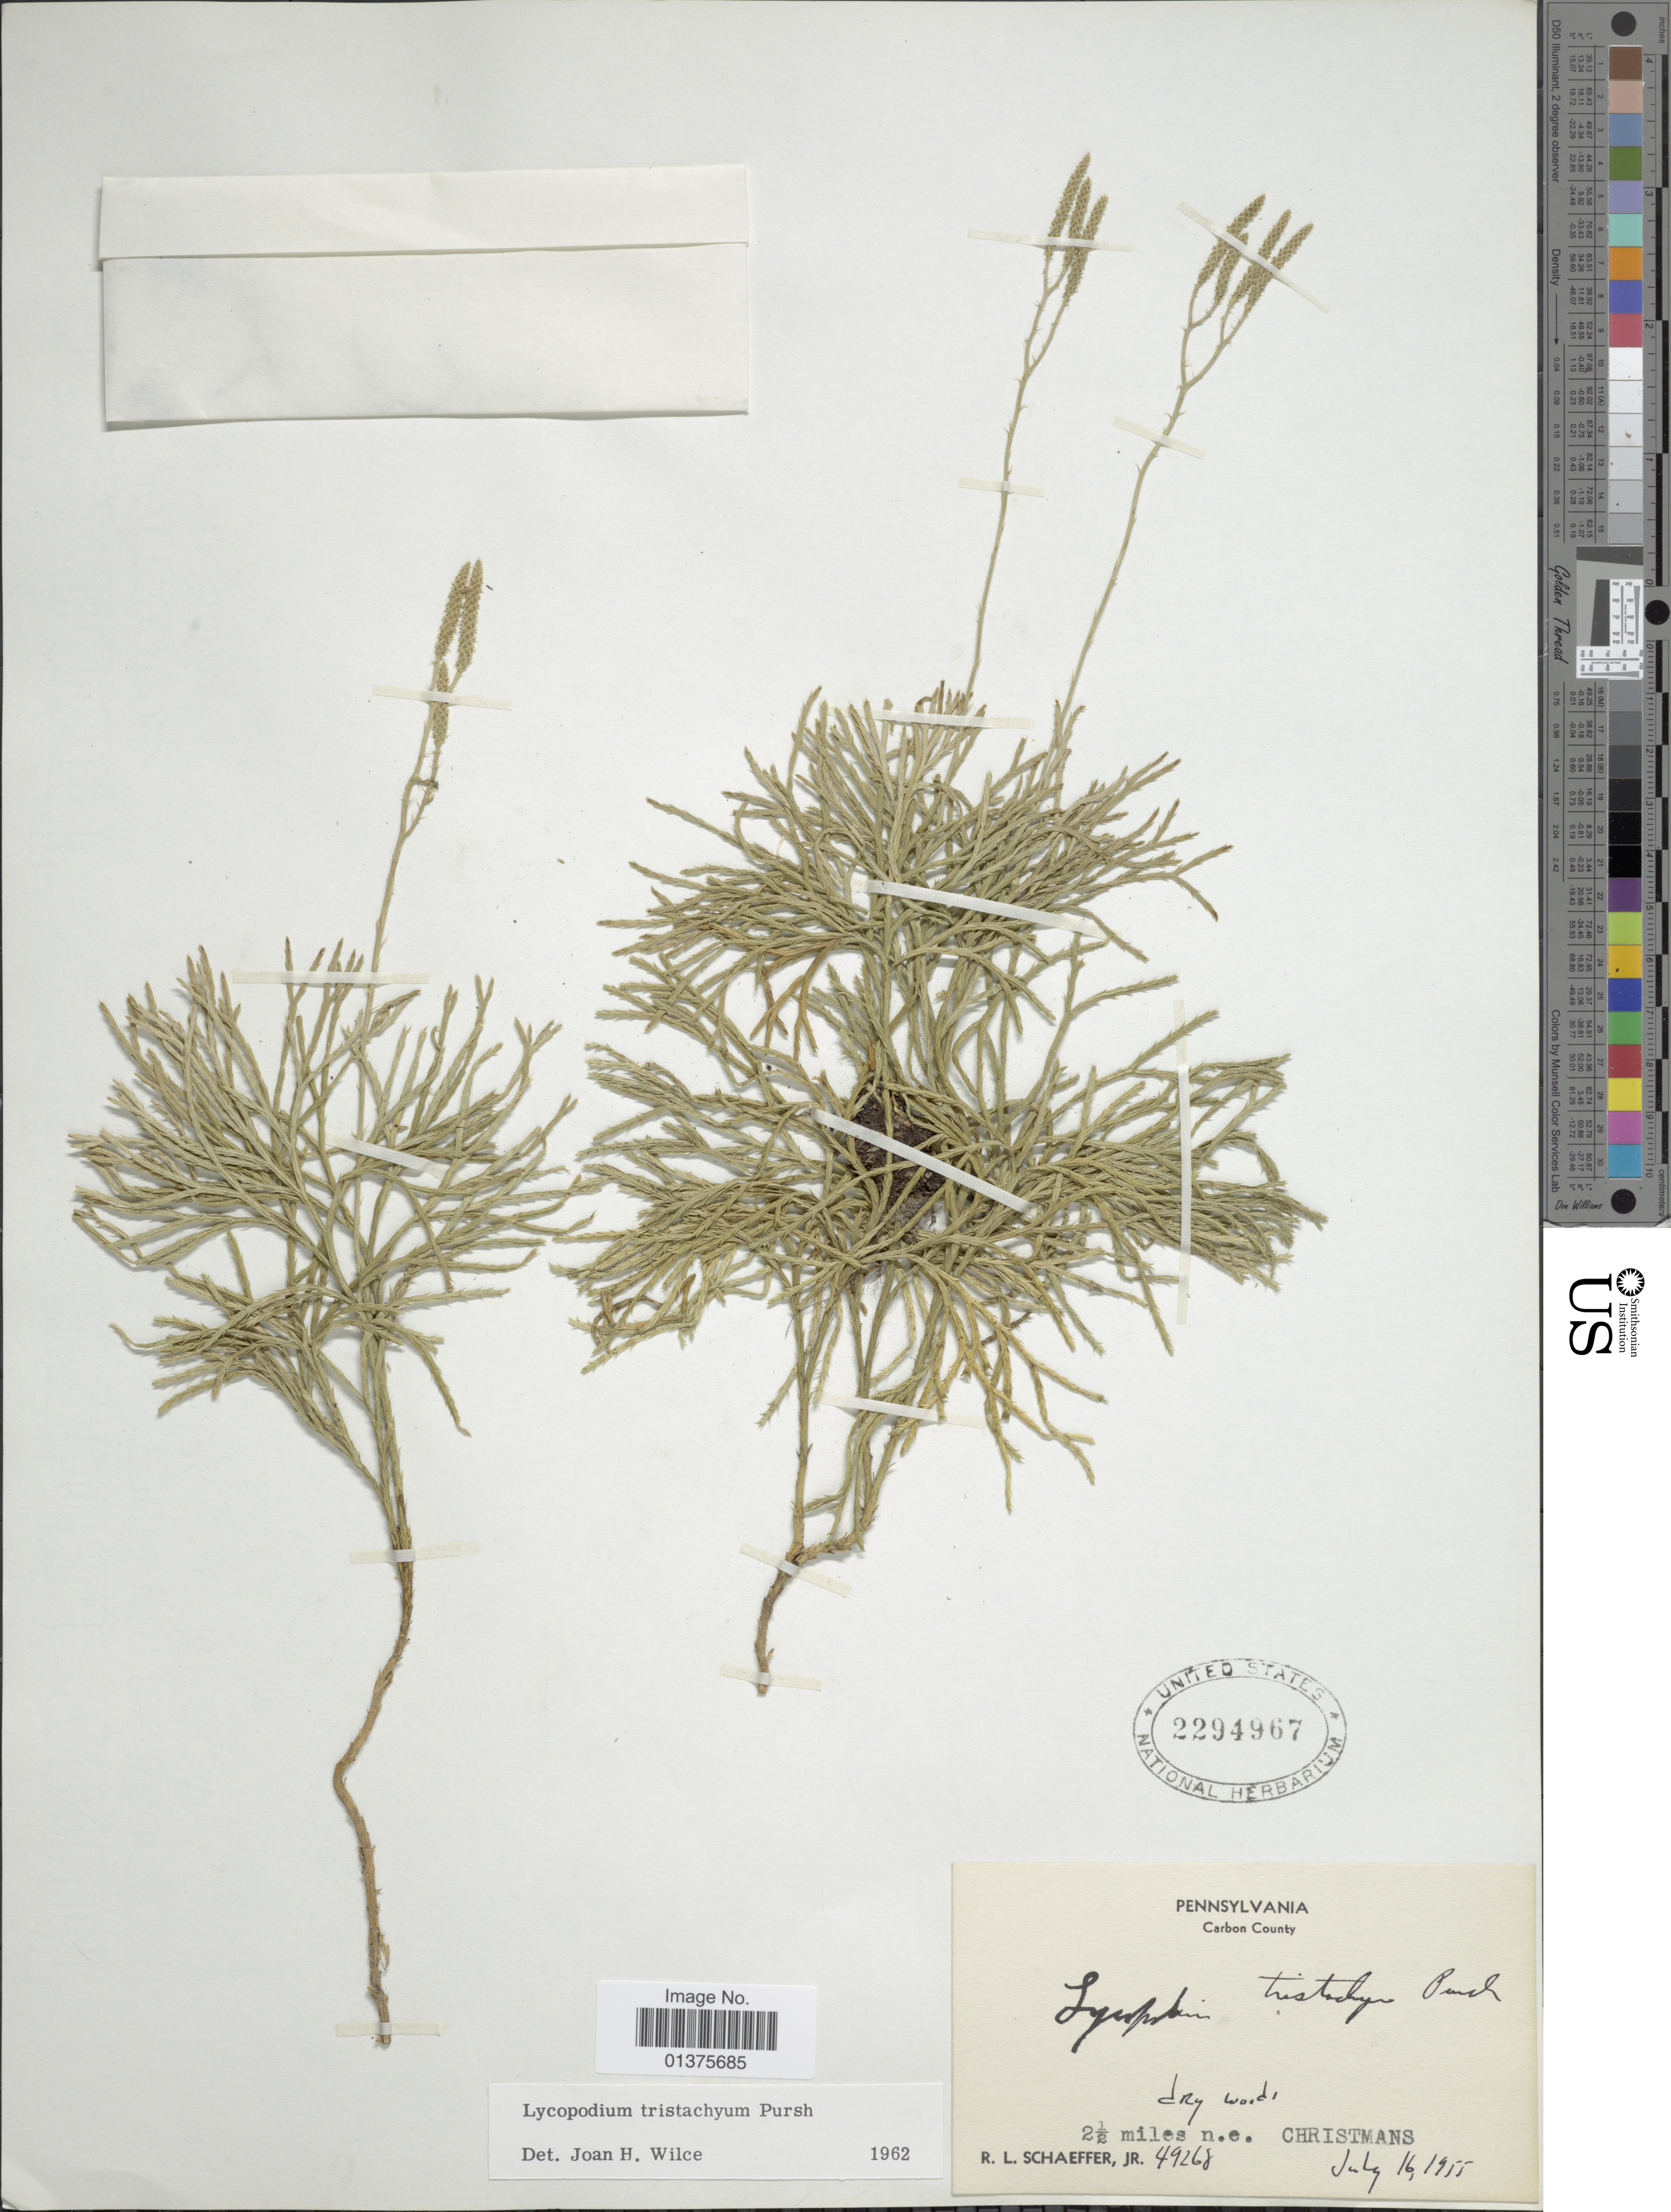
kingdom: Plantae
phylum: Tracheophyta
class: Lycopodiopsida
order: Lycopodiales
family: Lycopodiaceae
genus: Diphasiastrum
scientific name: Diphasiastrum tristachyum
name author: (Pursh) Holub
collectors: R. L. Schaeffer Jr.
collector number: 49268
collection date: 1955-07-16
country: United States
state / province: Pennsylvania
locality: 2 ½ miles n.e. Christmans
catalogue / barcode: US 2294967